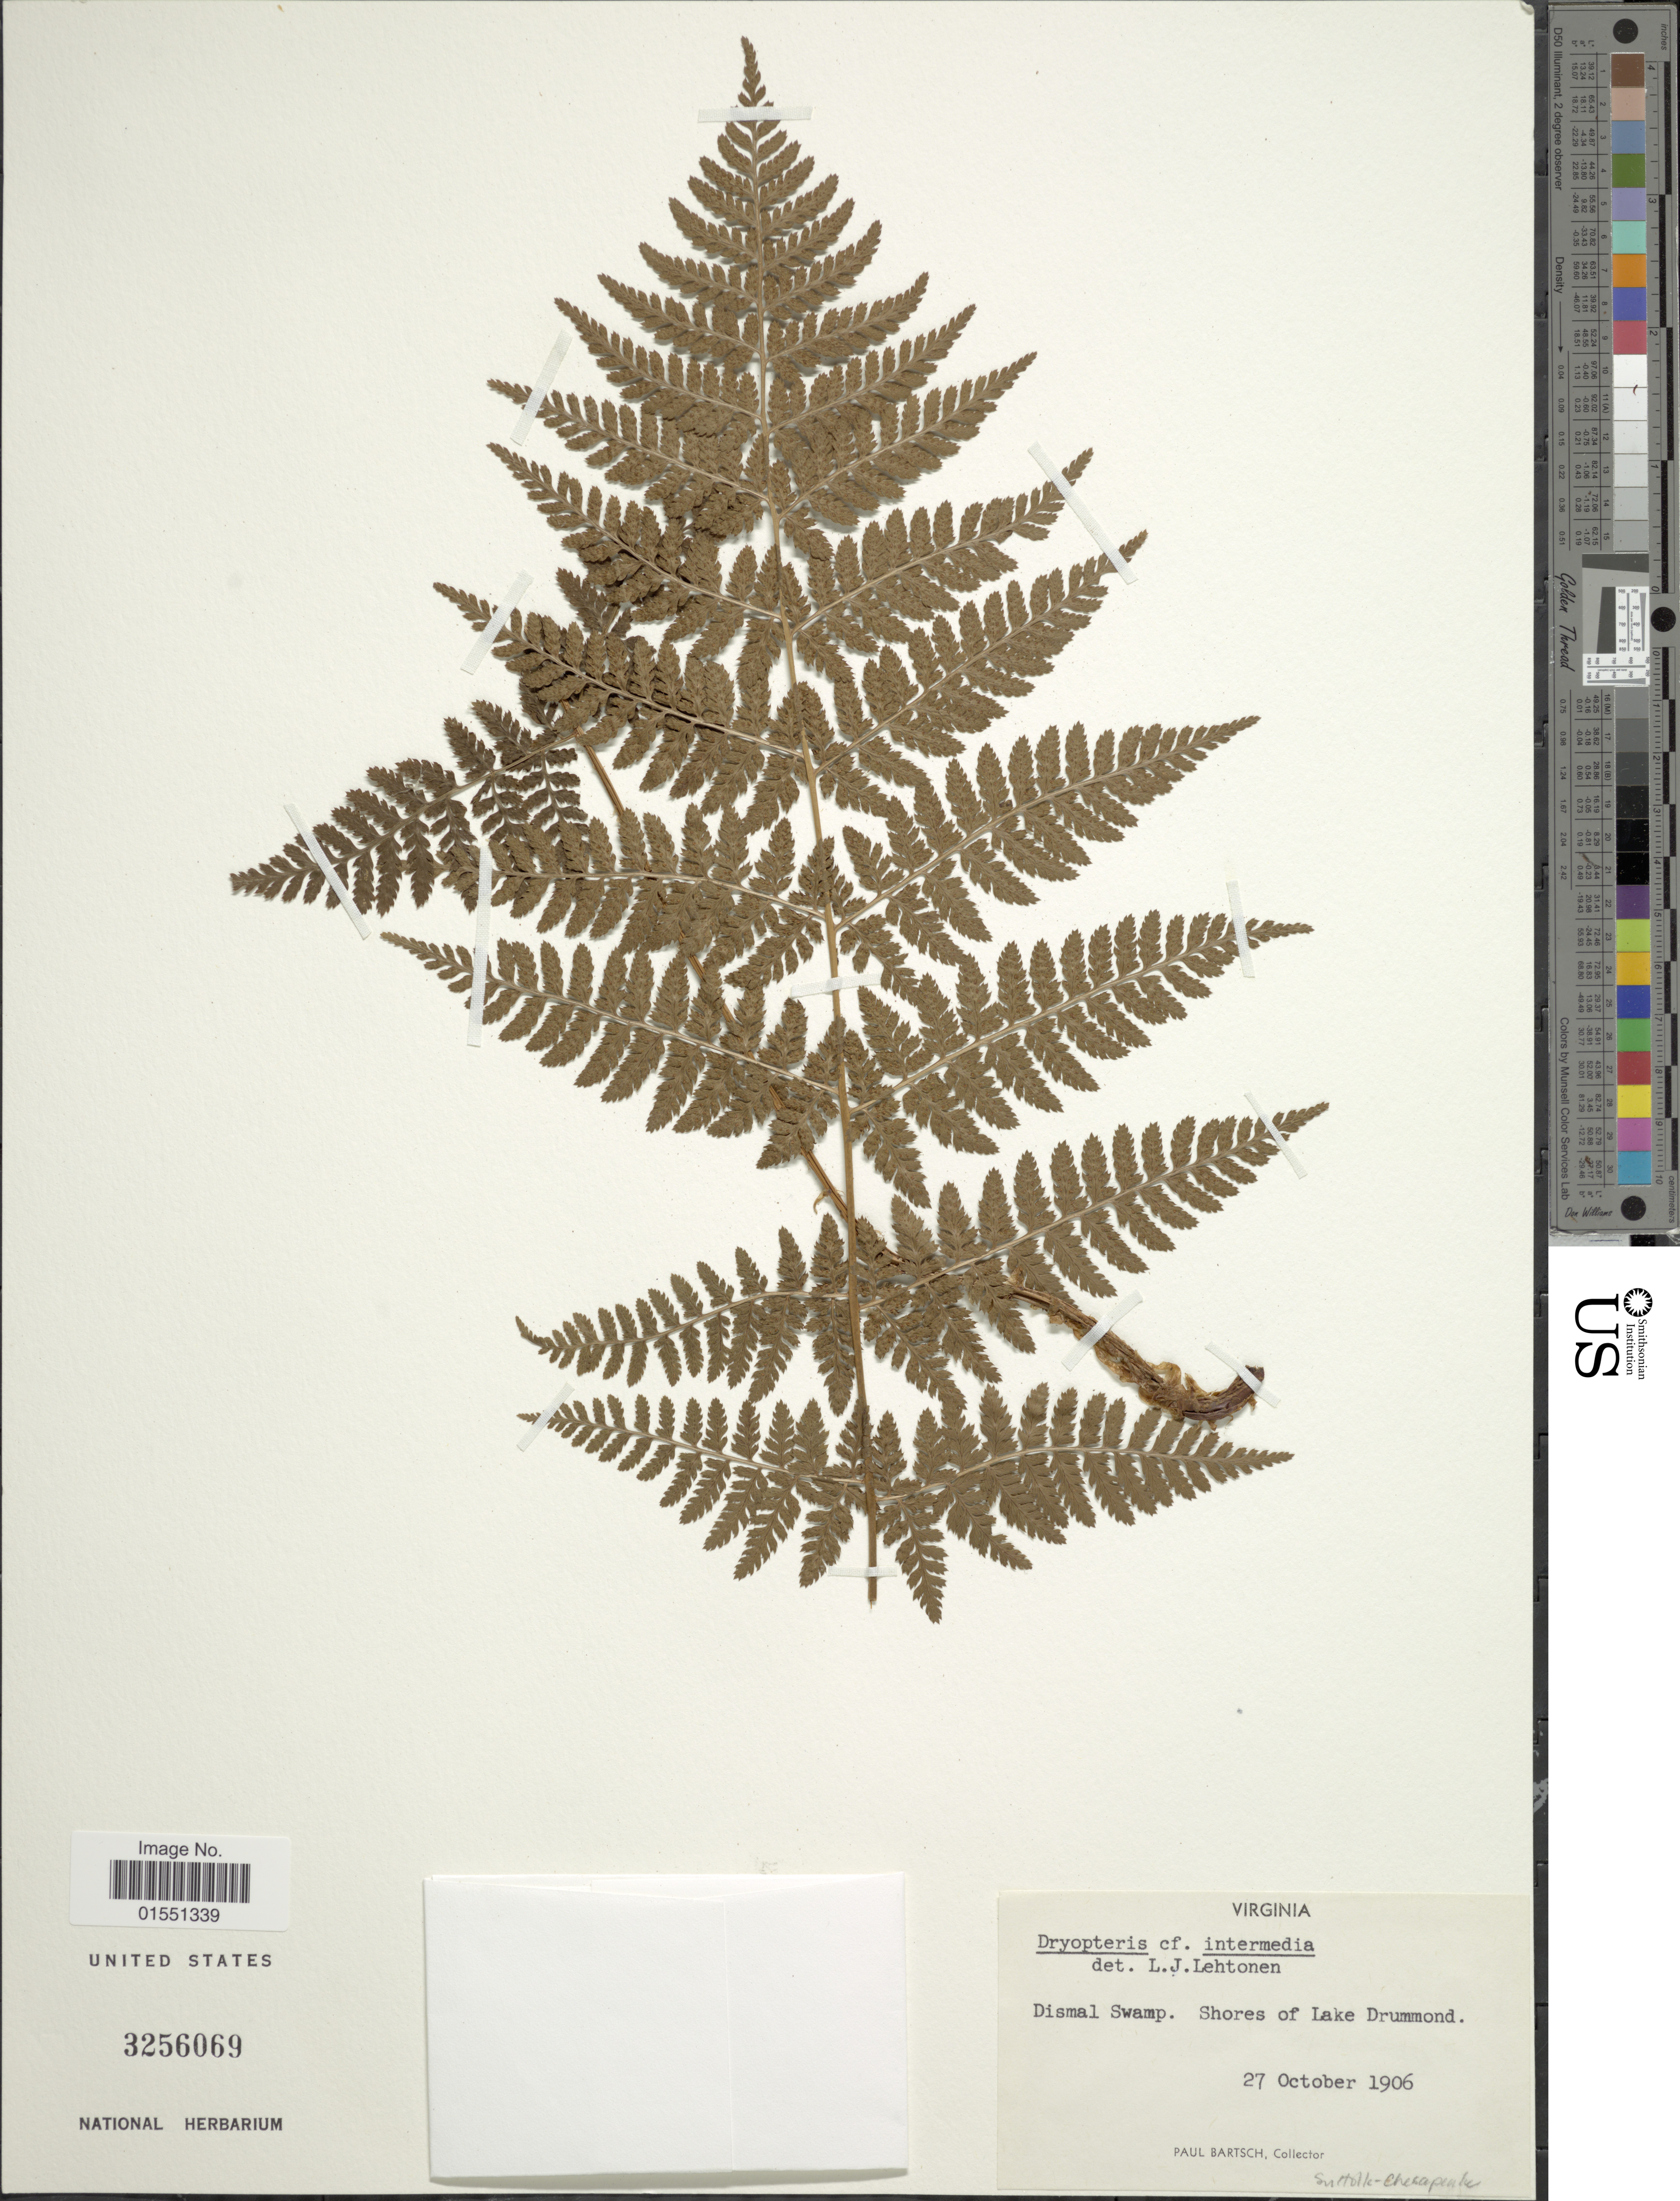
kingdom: Plantae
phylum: Tracheophyta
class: Polypodiopsida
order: Polypodiales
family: Dryopteridaceae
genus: Dryopteris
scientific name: Dryopteris intermedia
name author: (Muhl.) A. Gray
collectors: P. Bartsch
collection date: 1906-10-27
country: United States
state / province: Virginia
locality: Dismal Swamp. Shores of Lake Drummond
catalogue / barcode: US 3256069